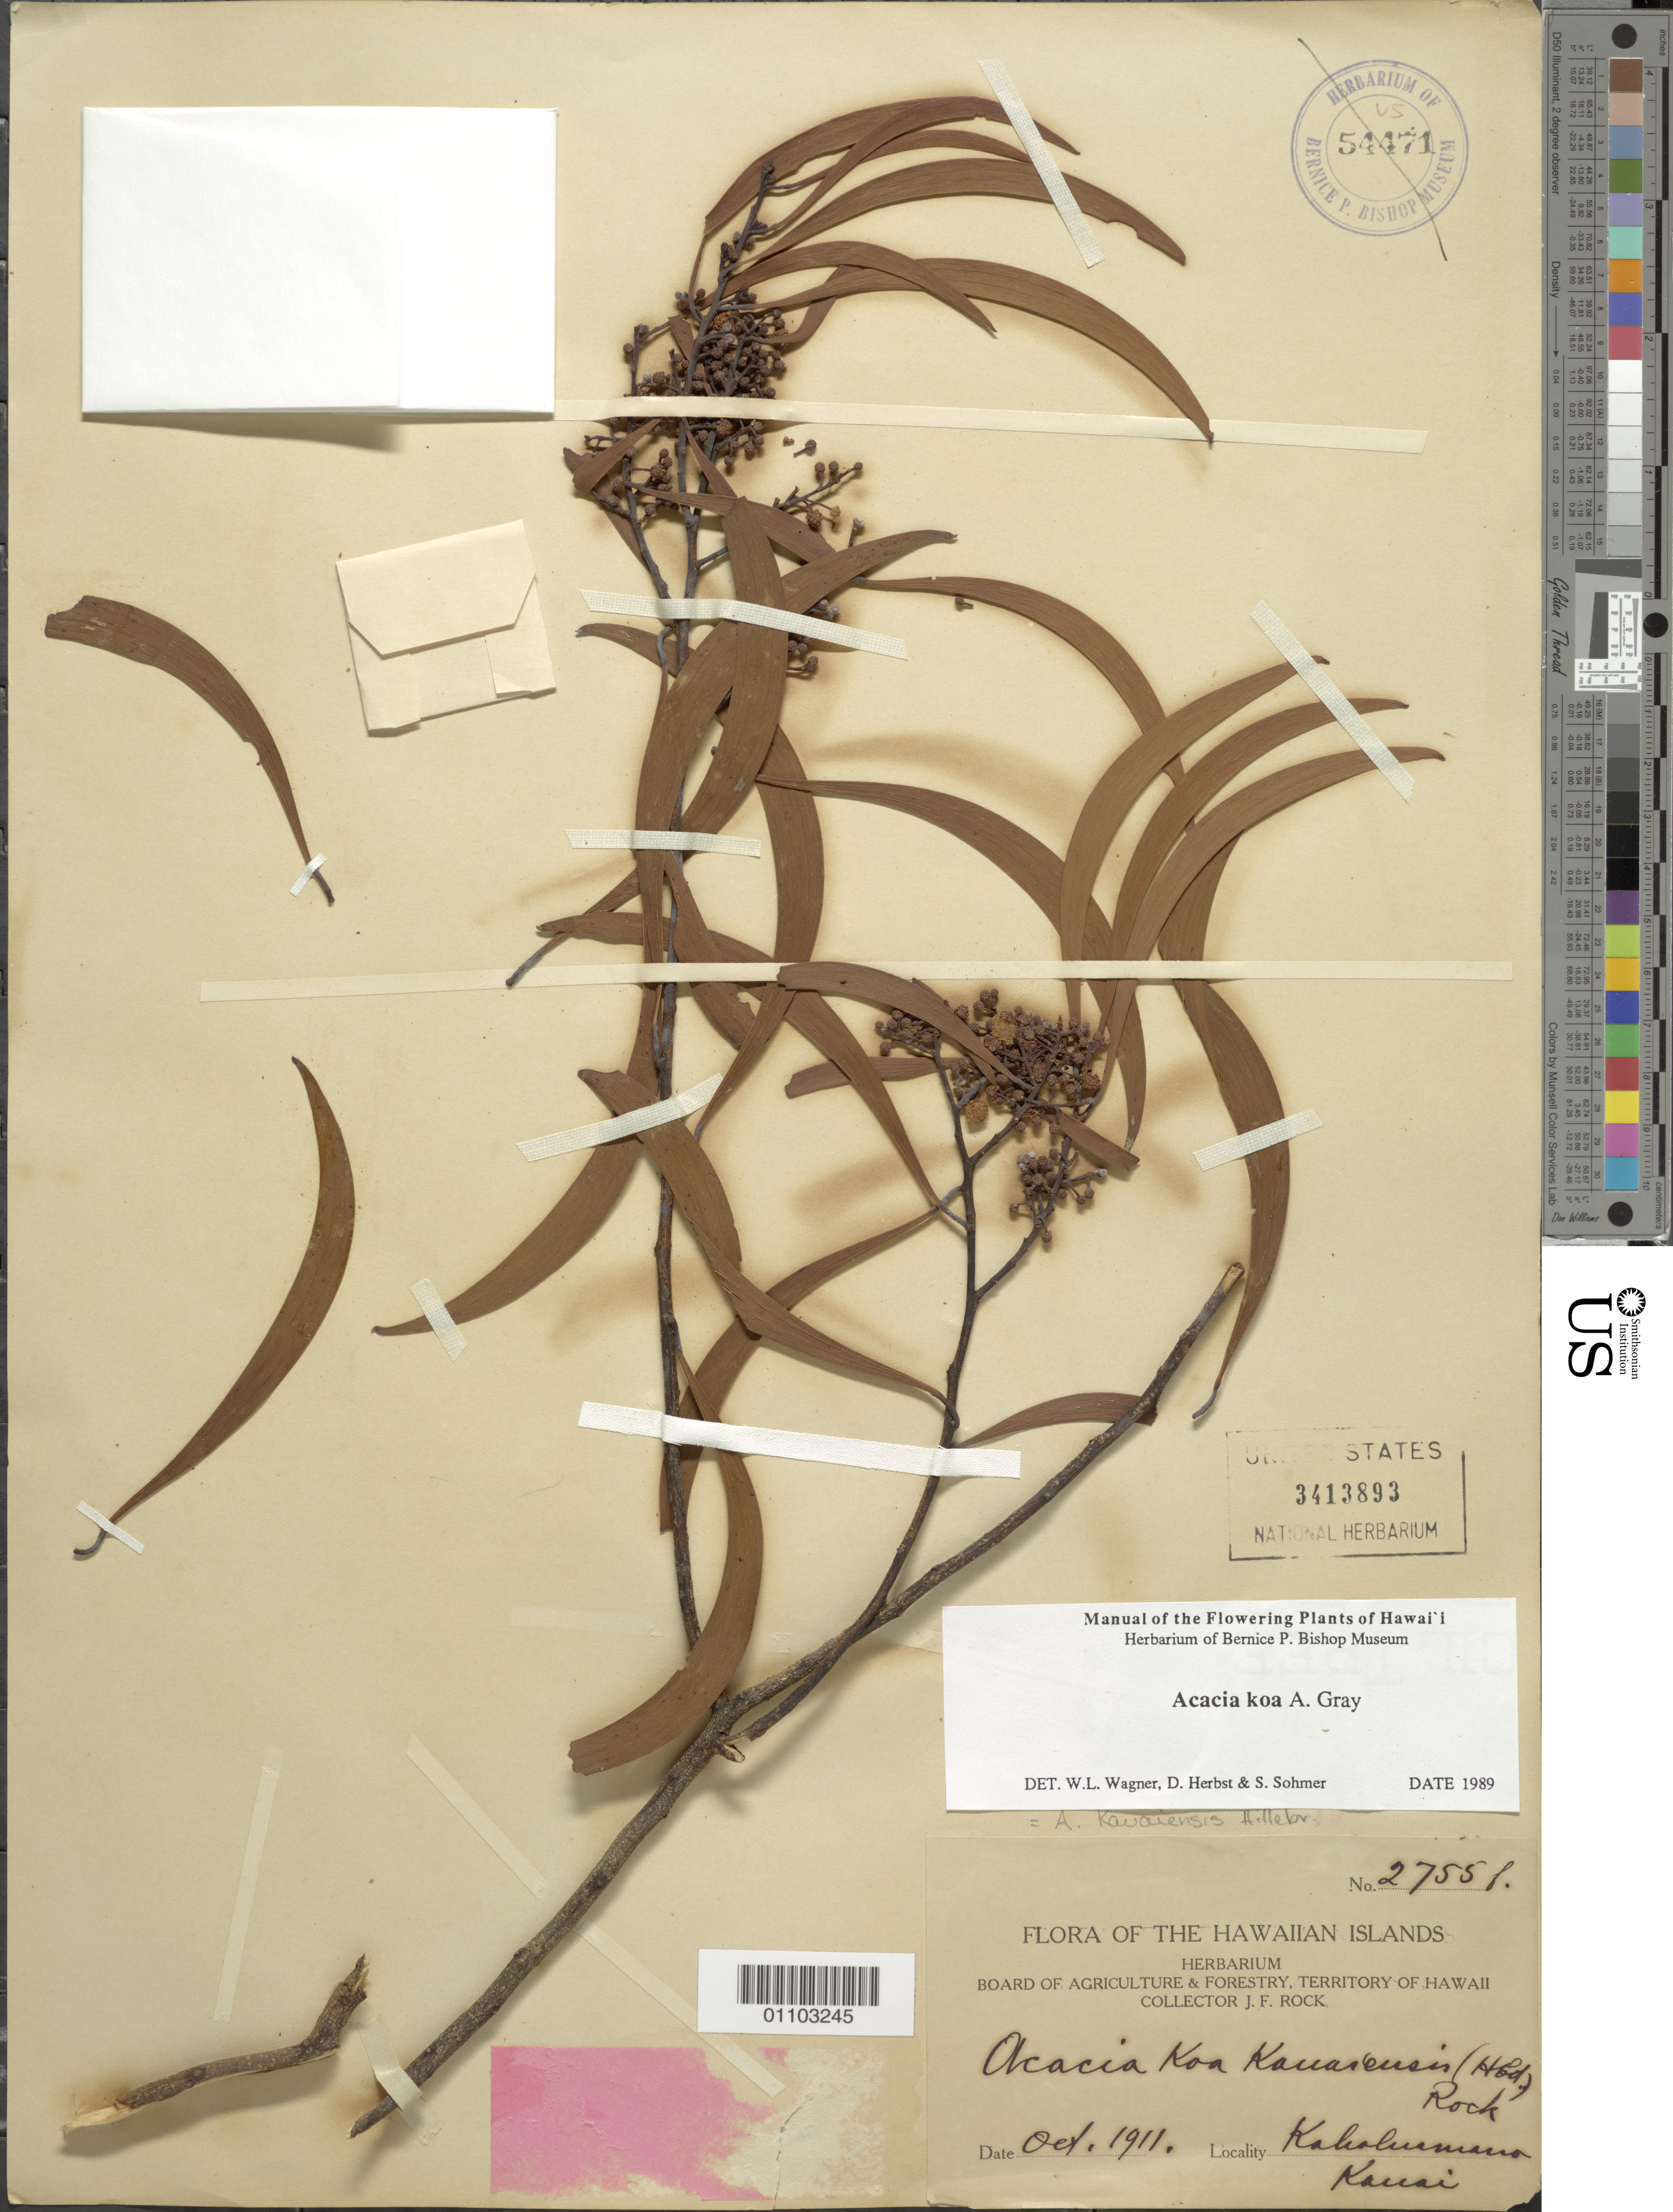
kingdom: Plantae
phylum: Tracheophyta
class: Magnoliopsida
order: Fabales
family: Fabaceae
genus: Acacia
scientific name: Acacia koa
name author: A. Gray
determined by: Wagner, W. L.; Herbst, D. R.; Sohmer, S. H.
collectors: J. F. Rock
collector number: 2755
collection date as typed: Oct 1911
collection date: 1911-10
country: United States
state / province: Hawaii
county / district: Kauai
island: Kaua'i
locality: Kaholuamano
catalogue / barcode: US 3413893